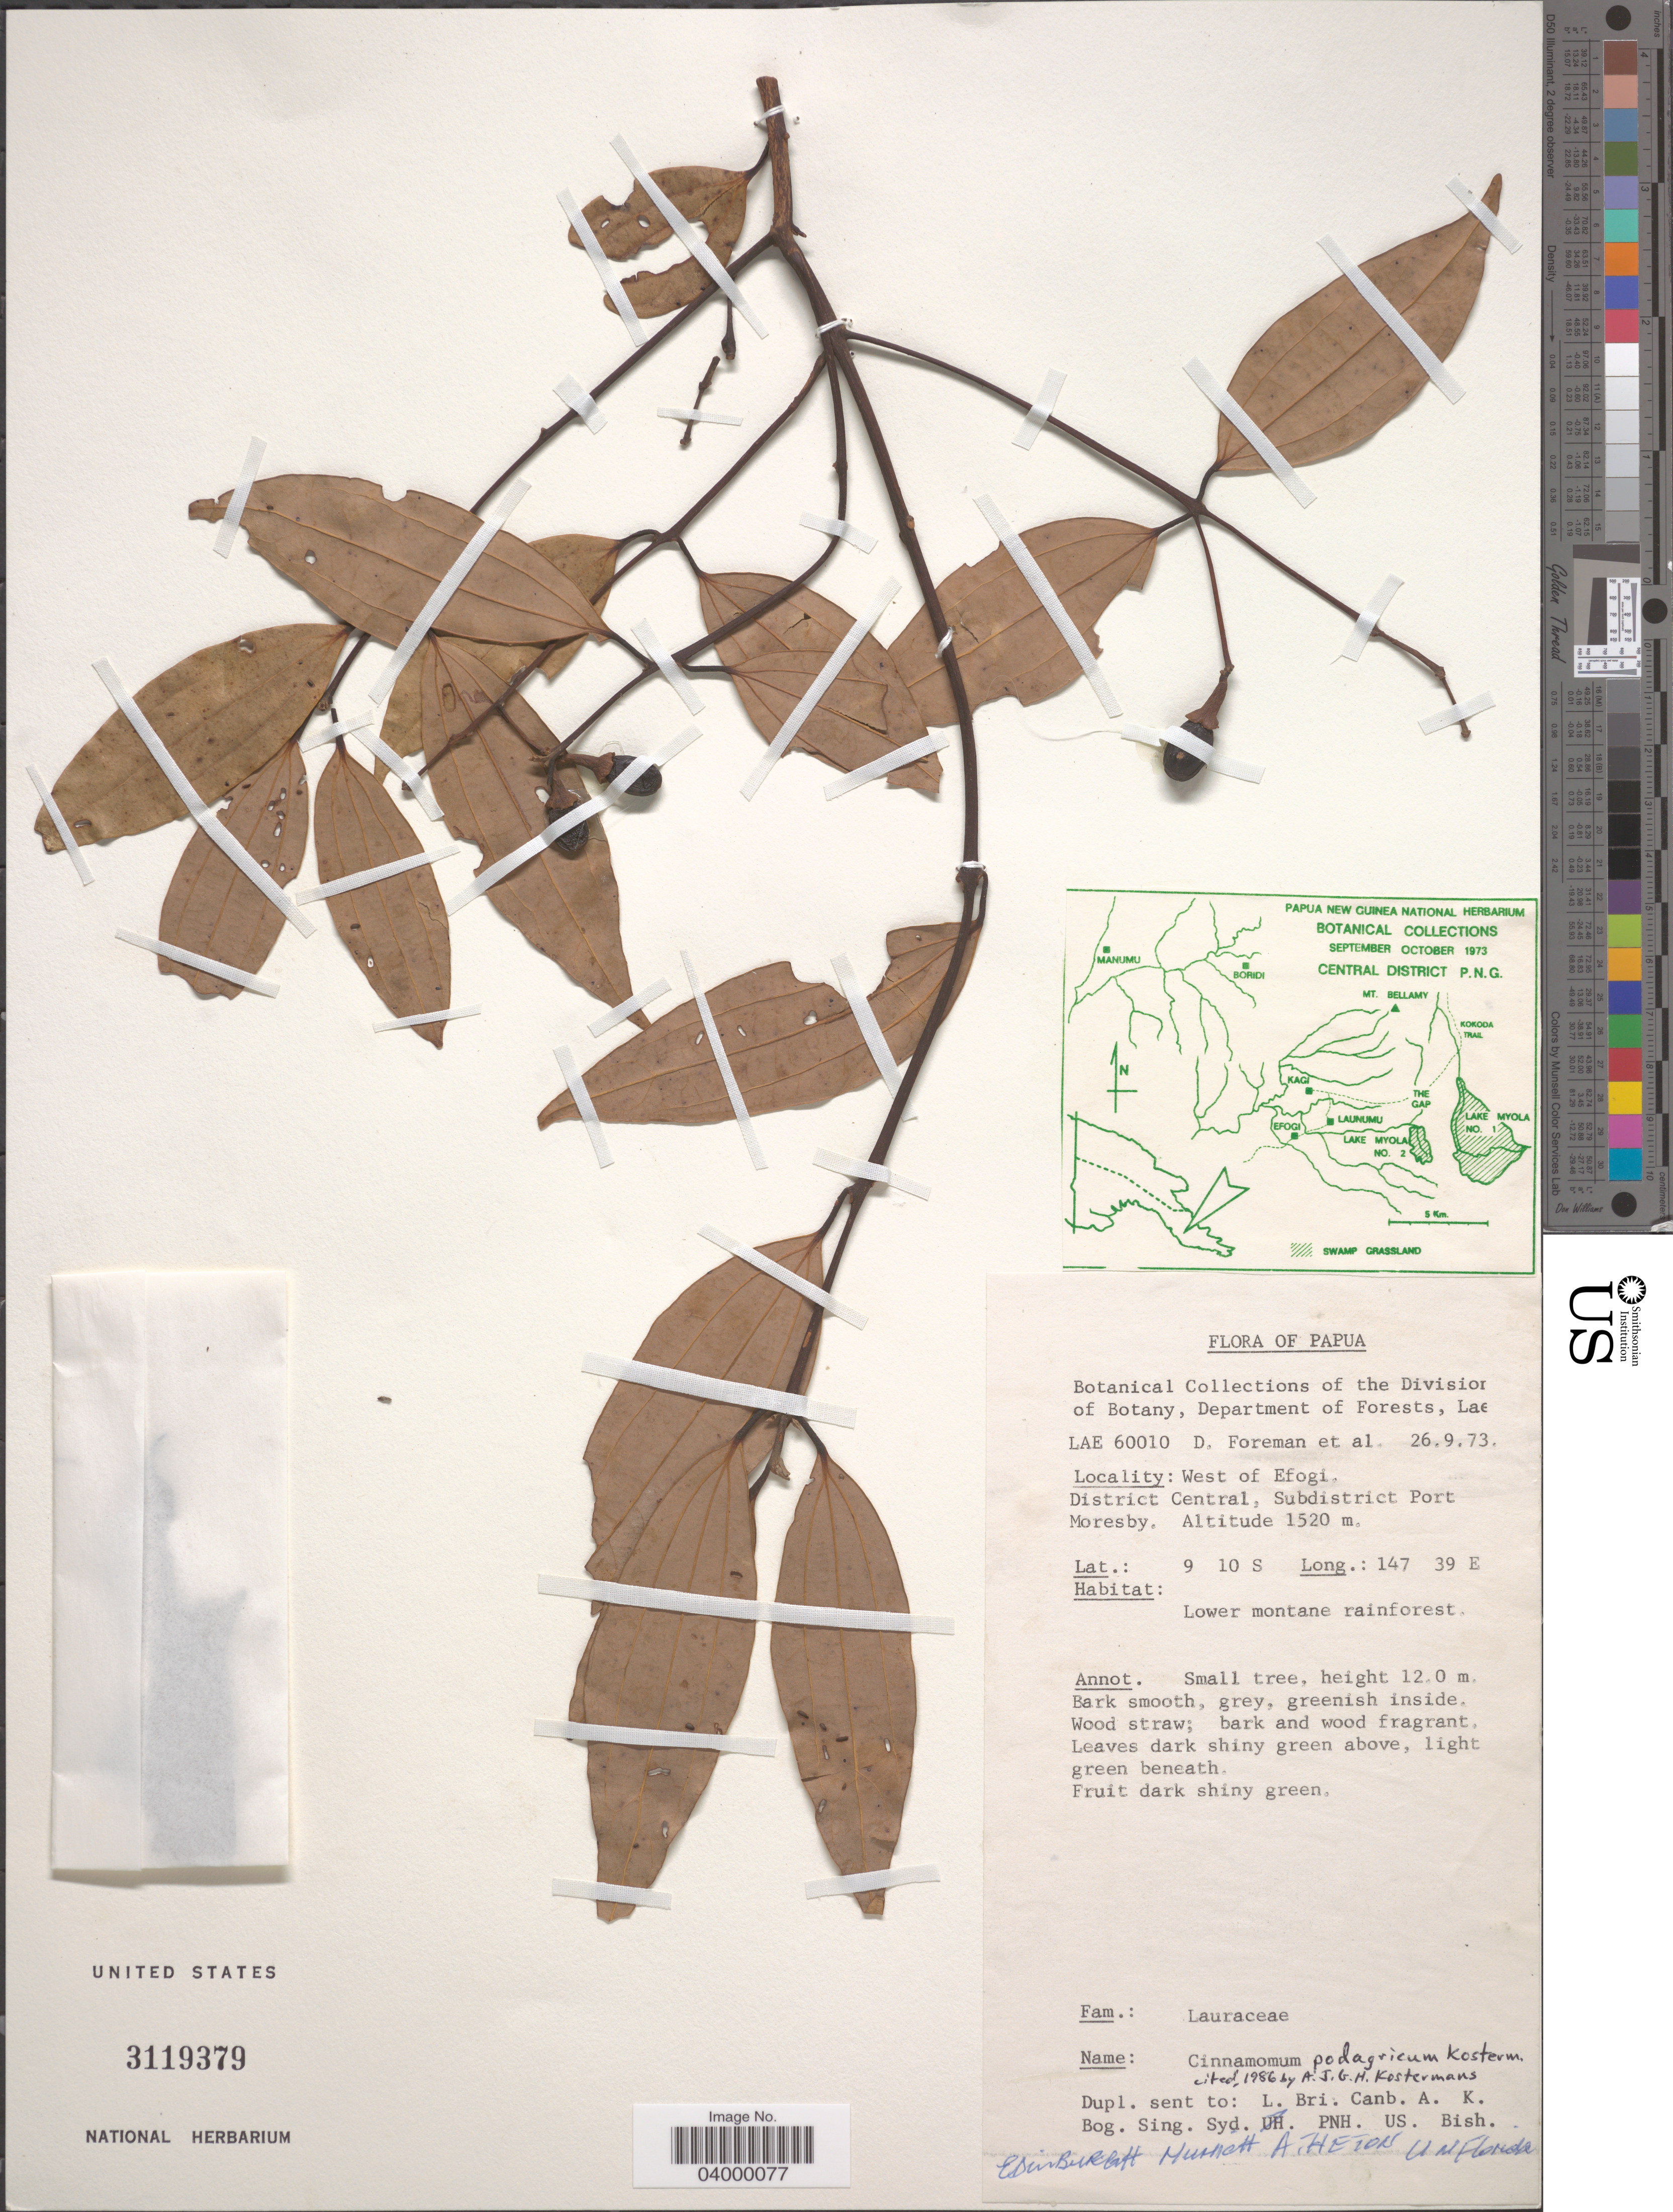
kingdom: Plantae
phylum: Tracheophyta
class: Magnoliopsida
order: Laurales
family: Lauraceae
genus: Cinnamomum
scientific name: Cinnamomum podagricum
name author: Kosterm.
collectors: D. Foreman & et al.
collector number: LAE 60010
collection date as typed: Transcribed d/m/y: 26/9/73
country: Papua New Guinea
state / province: Central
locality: Papua. West of Efogi. District Central, Subdistrict Port Moresby.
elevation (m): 1520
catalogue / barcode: US 3119379